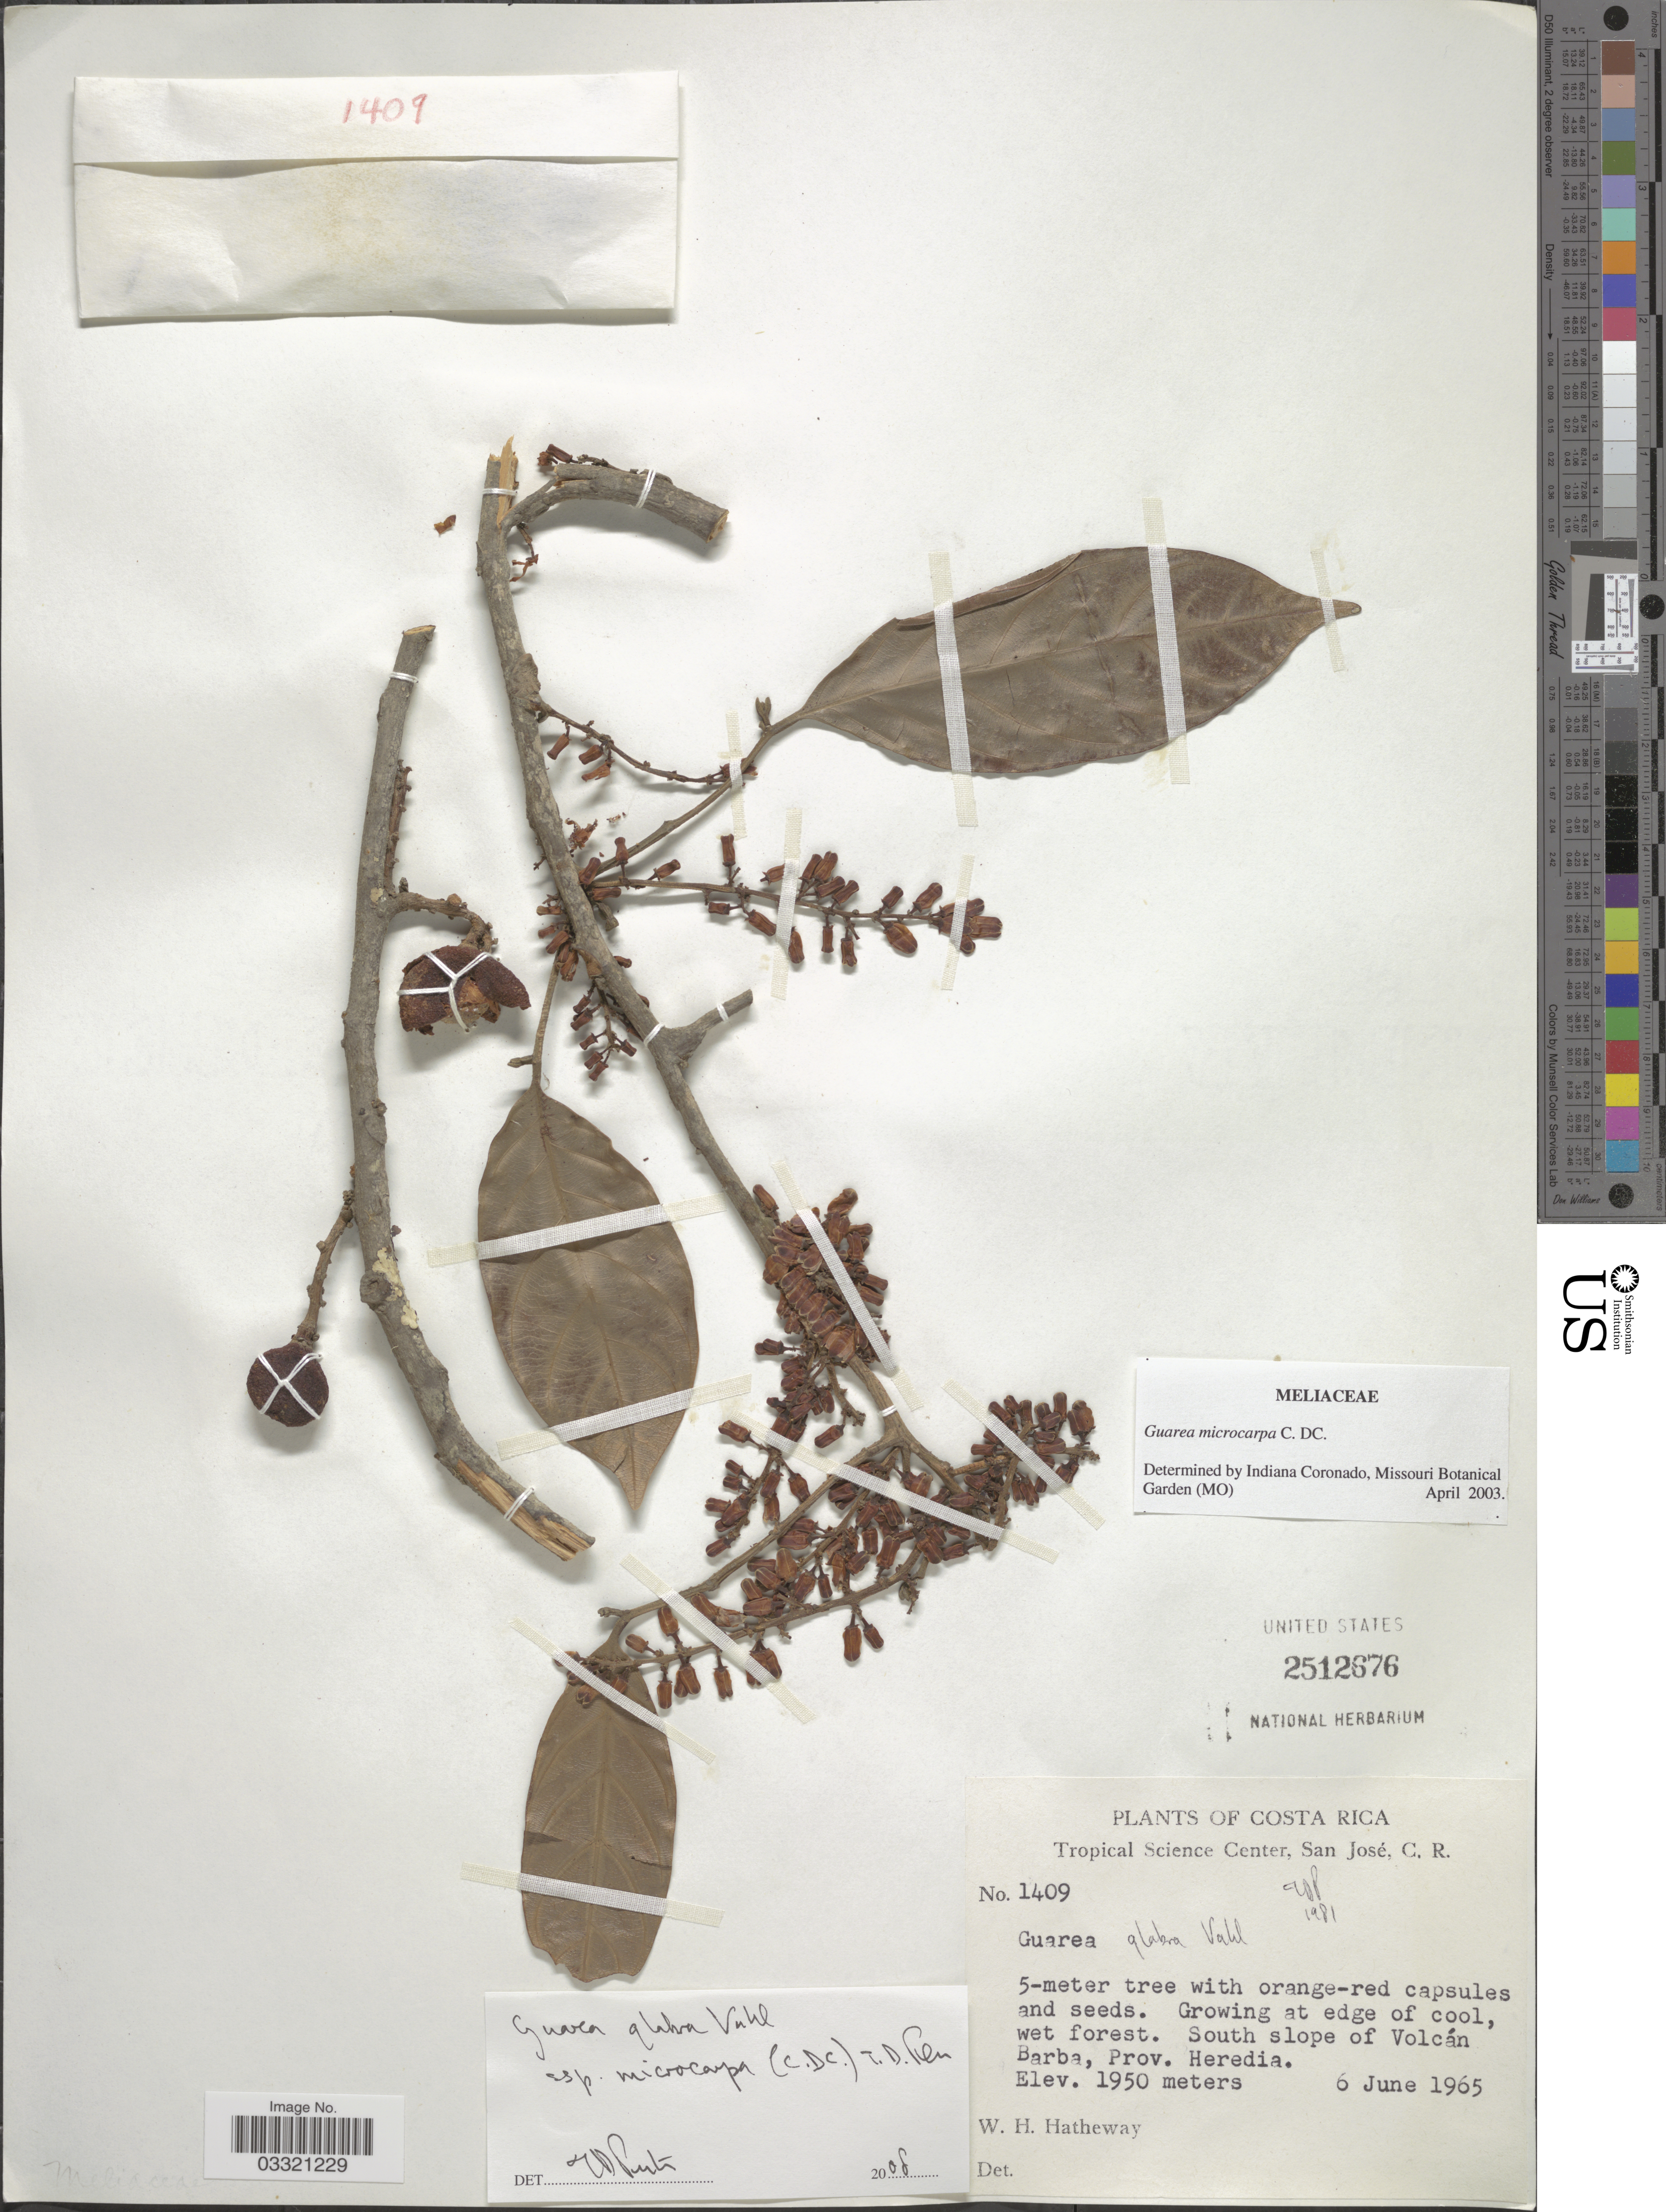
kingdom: Plantae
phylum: Tracheophyta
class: Magnoliopsida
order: Sapindales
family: Meliaceae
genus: Guarea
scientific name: Guarea glabra subsp. microcarpa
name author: (C. DC.) T.D. Penn.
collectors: W. H. Hatheway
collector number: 1409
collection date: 1965-06-06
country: Costa Rica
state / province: Heredia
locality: South slope of Volcán Barba.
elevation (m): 1950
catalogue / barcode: US 2512676